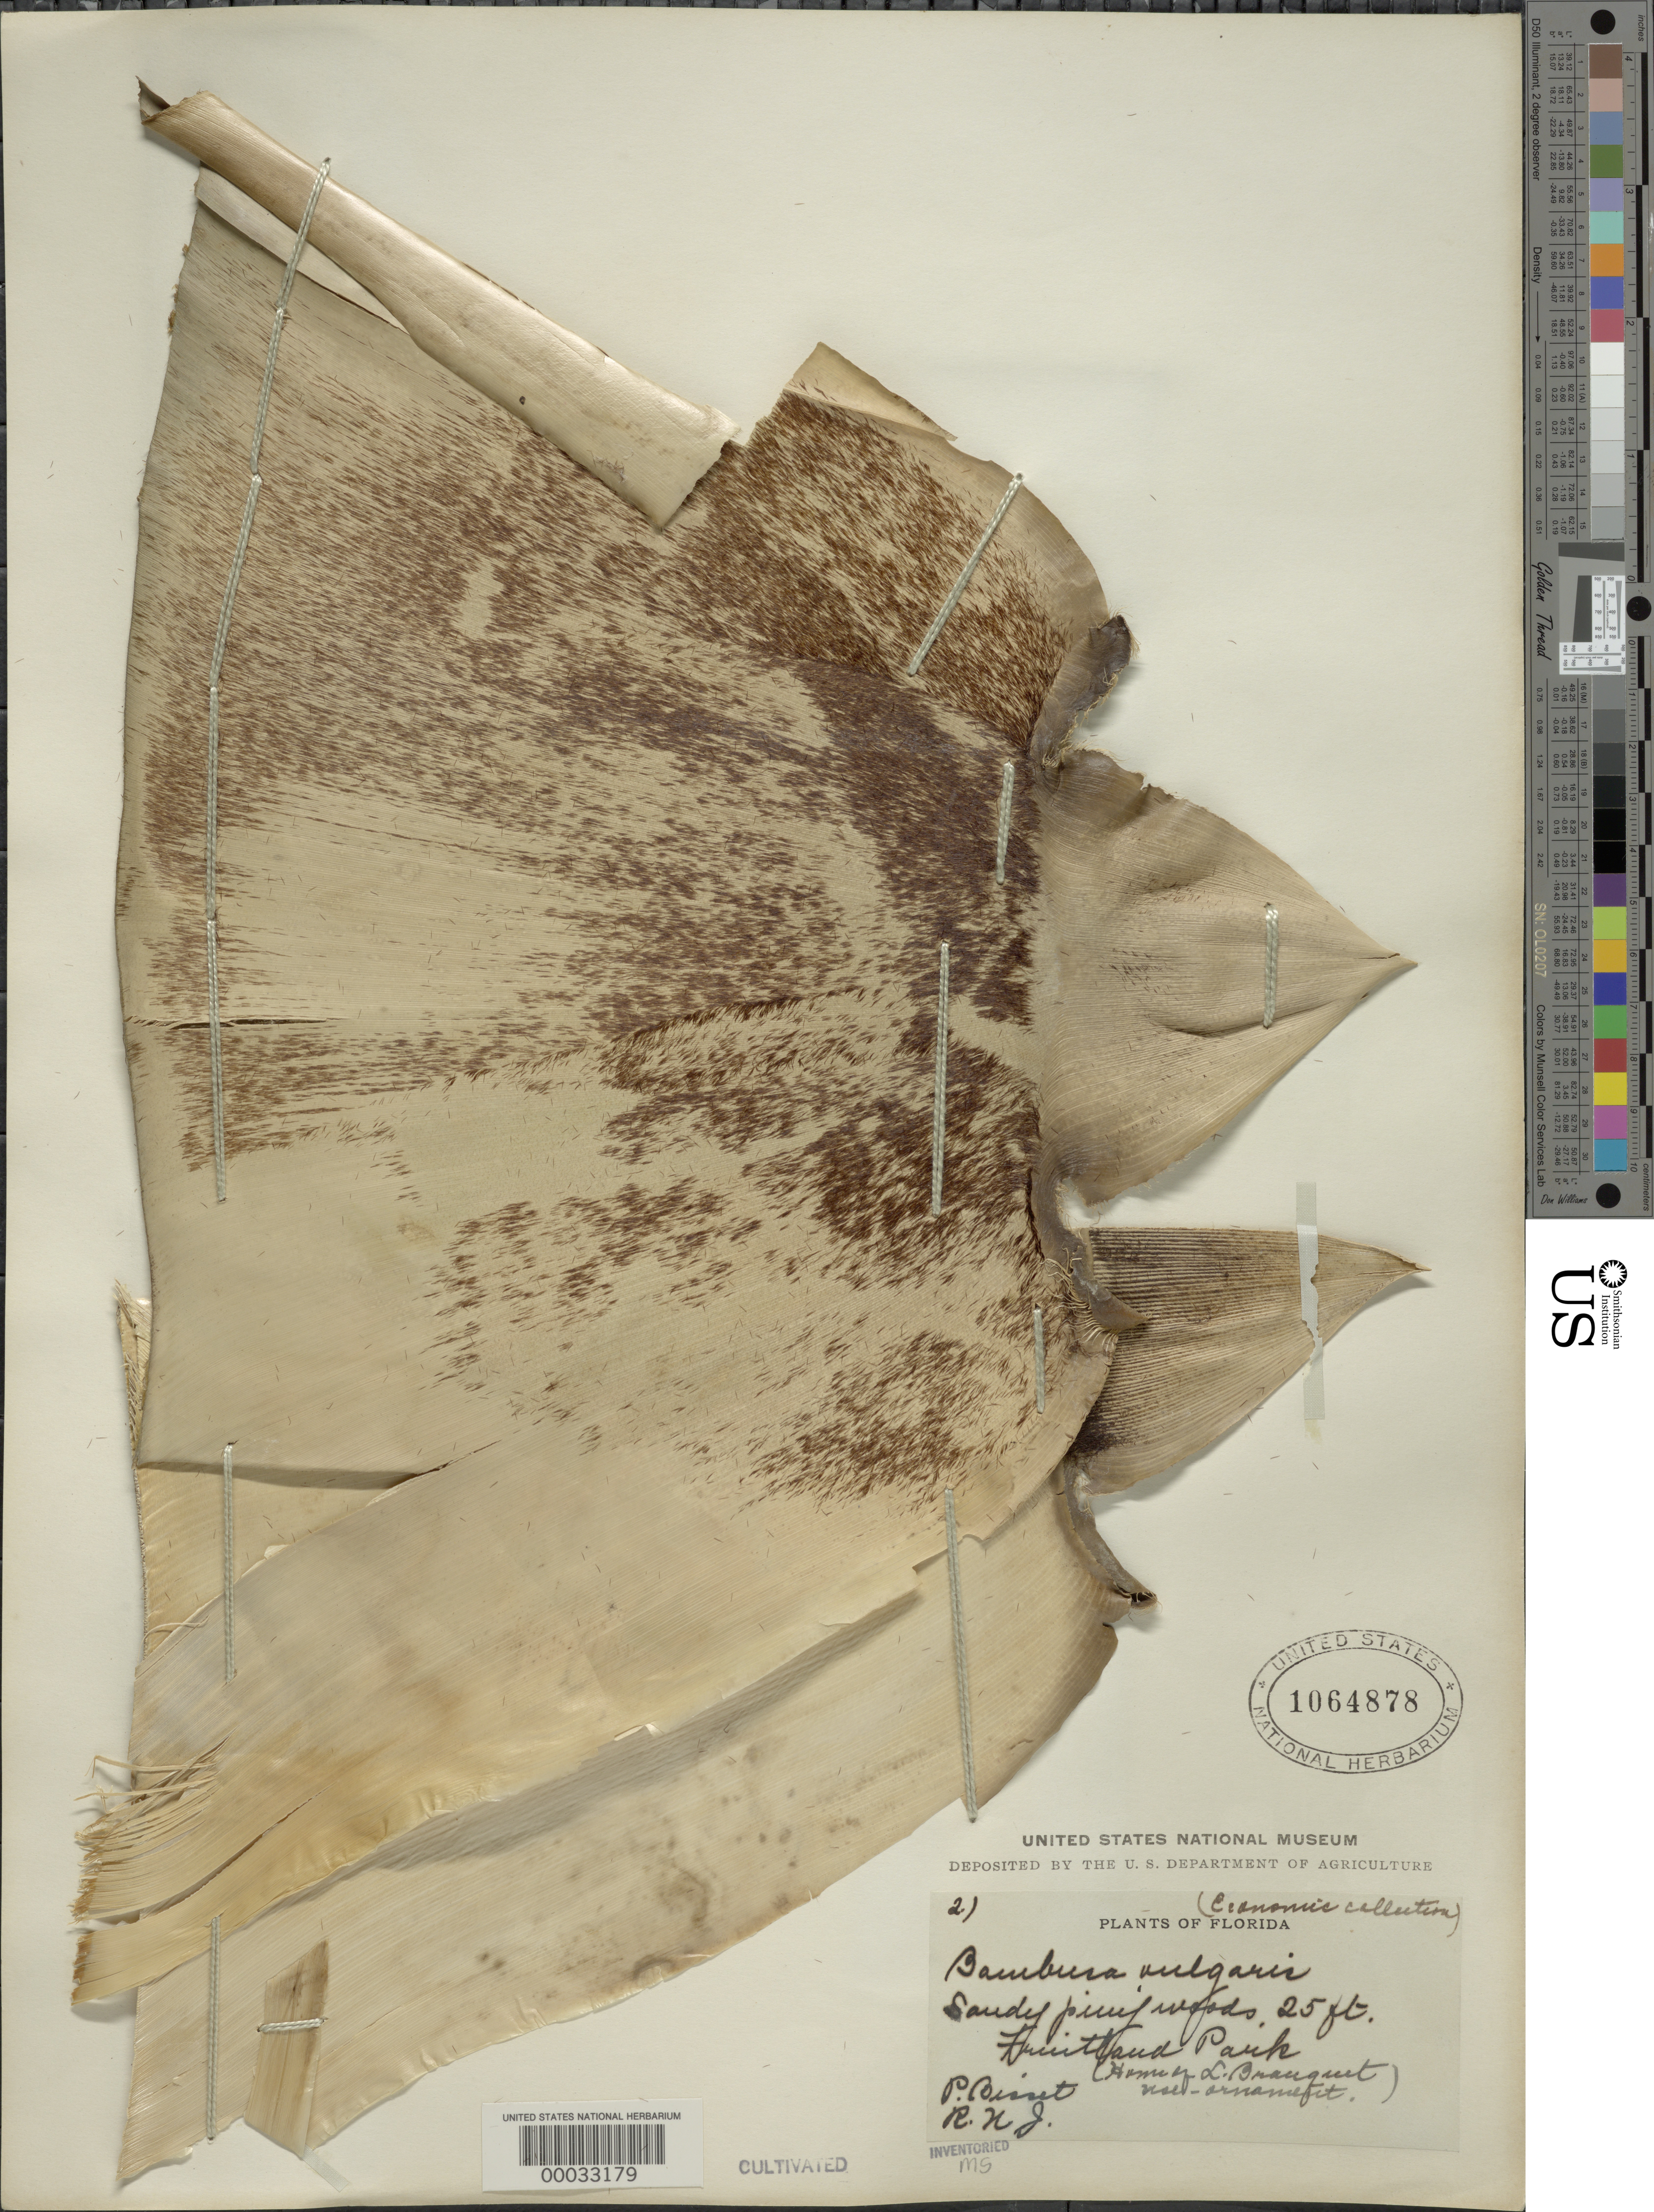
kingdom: Plantae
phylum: Tracheophyta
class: Liliopsida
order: Poales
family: Poaceae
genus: Bambusa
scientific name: Bambusa vulgaris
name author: Schrad. ex J.C. Wendl.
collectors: P. Bisset & R. Jones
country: United States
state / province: Florida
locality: Fruitland park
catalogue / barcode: US 1064878